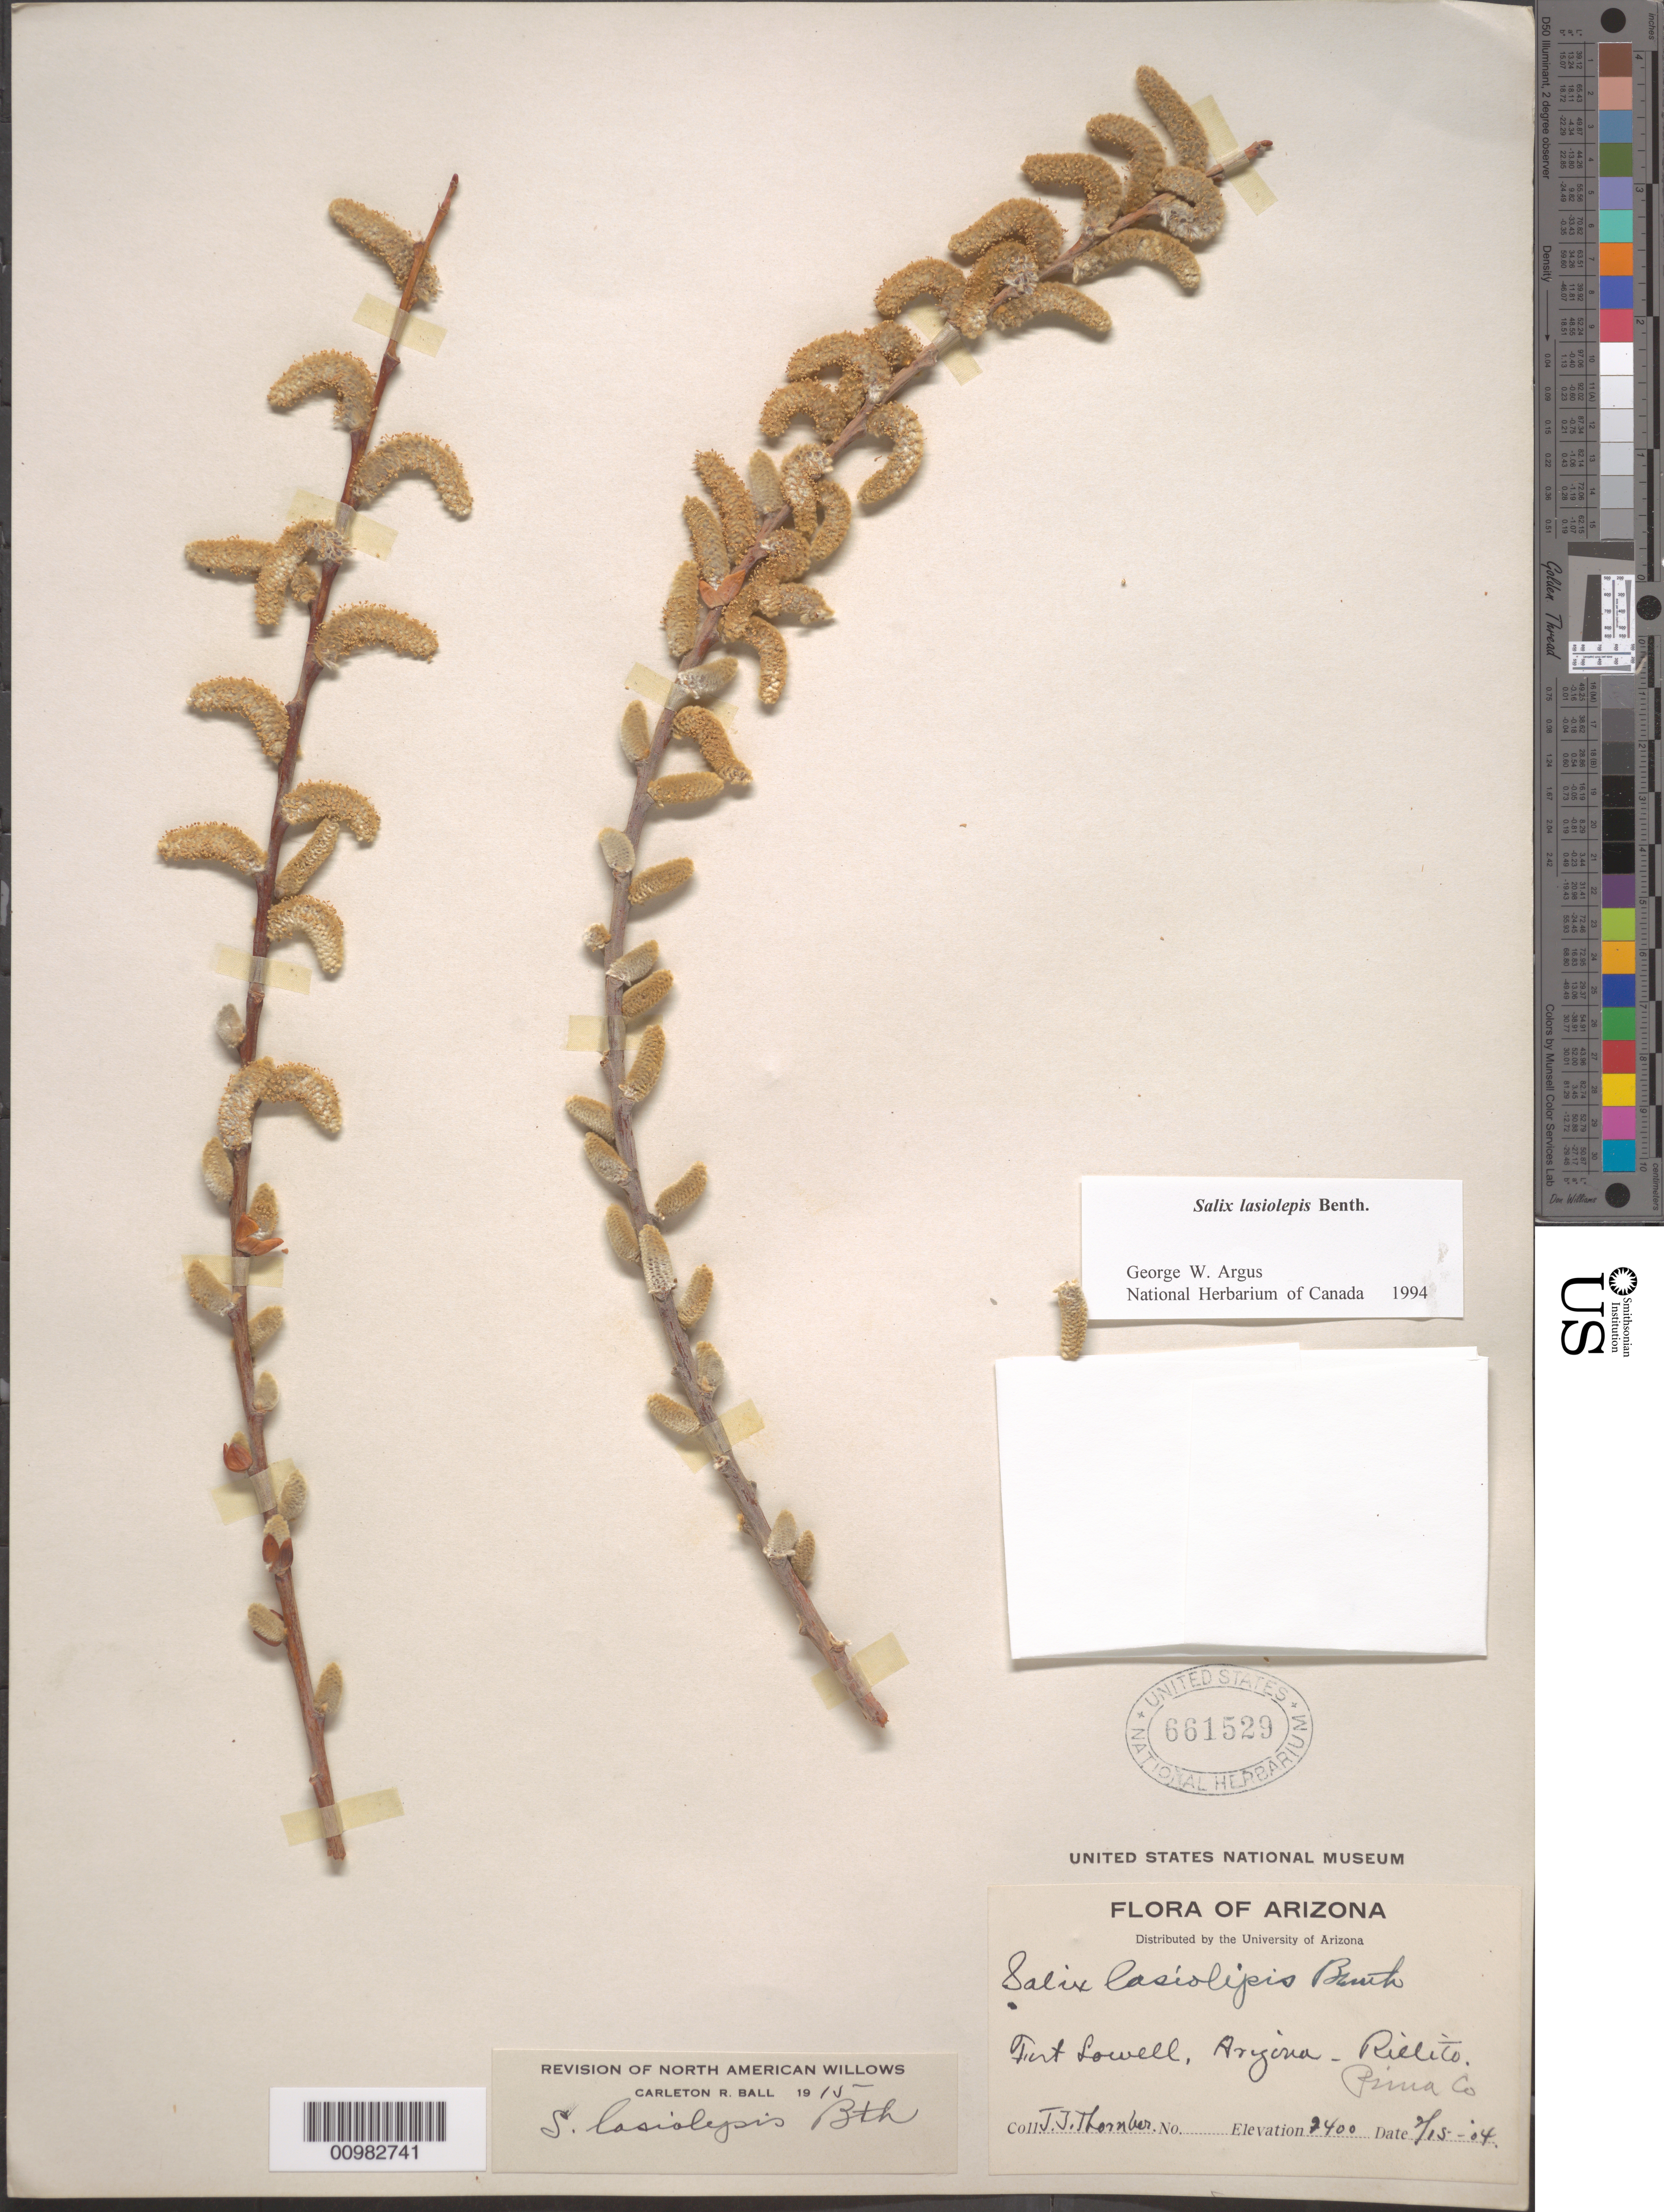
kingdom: Plantae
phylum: Tracheophyta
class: Magnoliopsida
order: Malpighiales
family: Salicaceae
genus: Salix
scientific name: Salix lasiolepis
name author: Benth.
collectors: J. Thornber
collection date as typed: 15 Feb 1904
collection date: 1904-02-15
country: United States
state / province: Arizona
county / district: Pima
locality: Fort Lowell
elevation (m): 2256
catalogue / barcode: US 661529